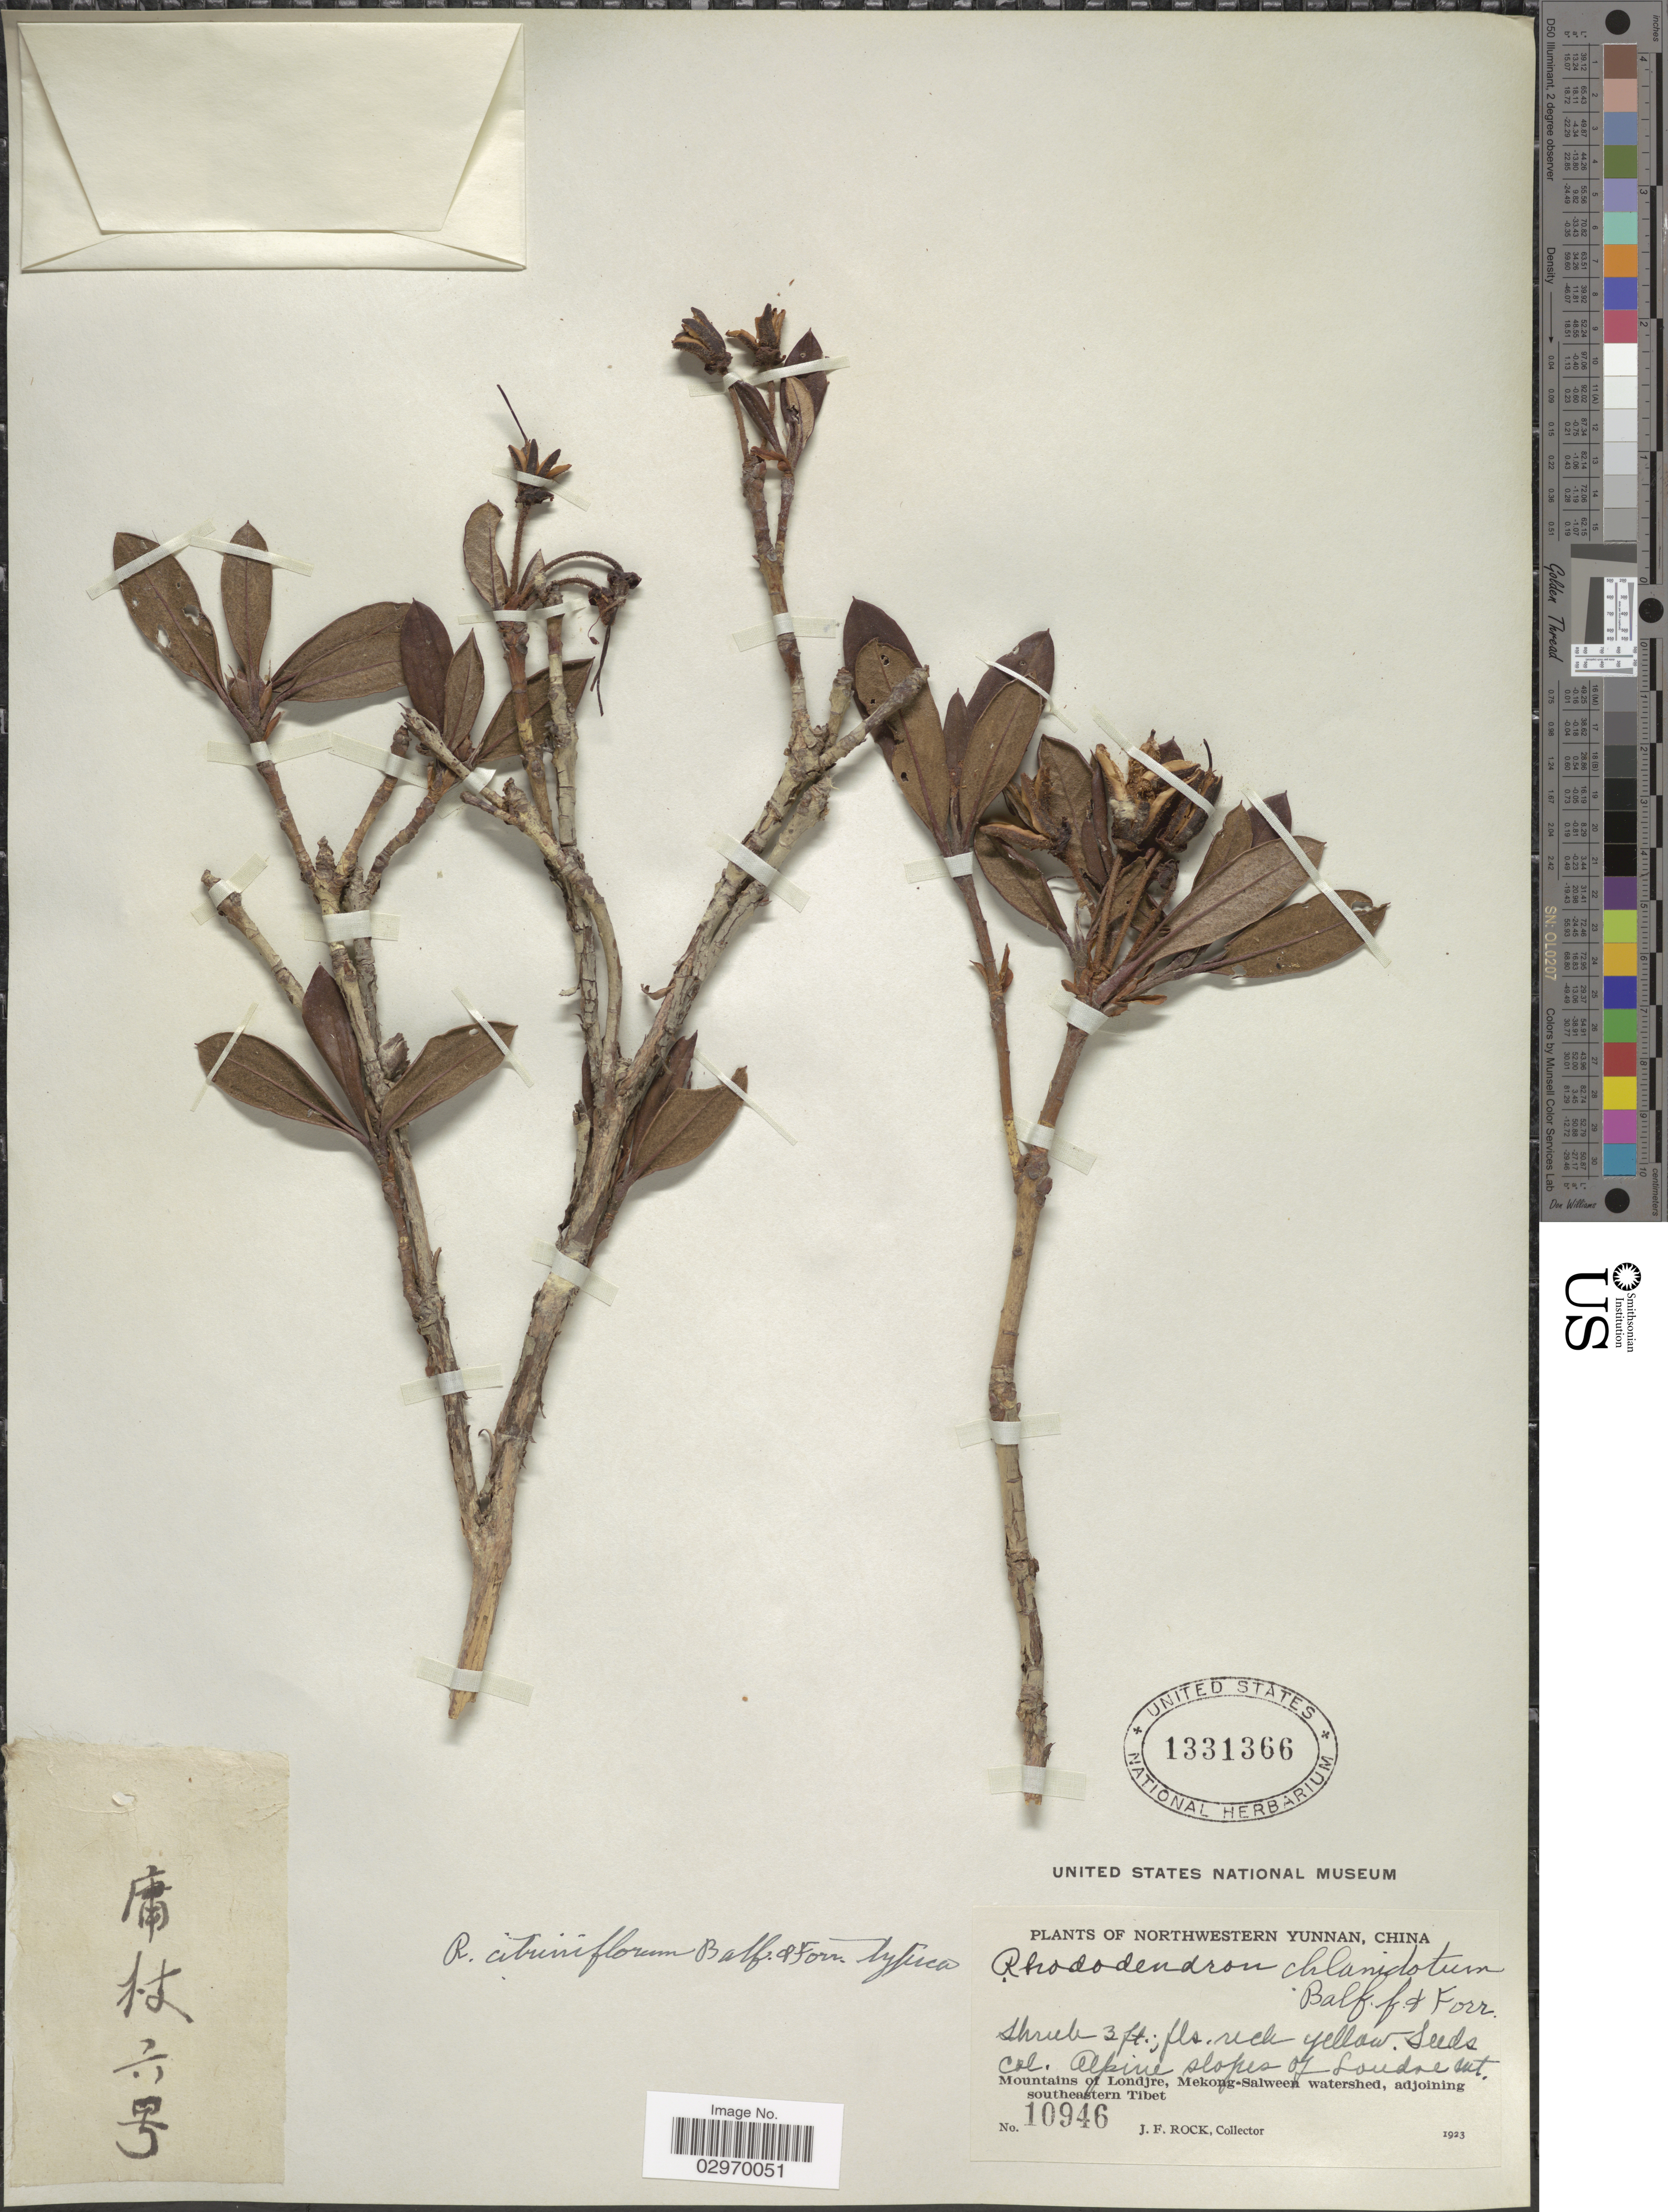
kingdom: Plantae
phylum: Tracheophyta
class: Magnoliopsida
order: Ericales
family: Ericaceae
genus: Rhododendron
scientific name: Rhododendron citriniflorum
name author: Balf. f. & Forrest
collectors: J. Rock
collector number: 10946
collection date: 1923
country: China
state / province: Yunnan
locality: Northwestern Yunnan. Alpine slopes of Londre Mt. Mountains of Londjre, Mekong-Salween watershed, adjoining southeastern Tibet.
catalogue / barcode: US 1331366